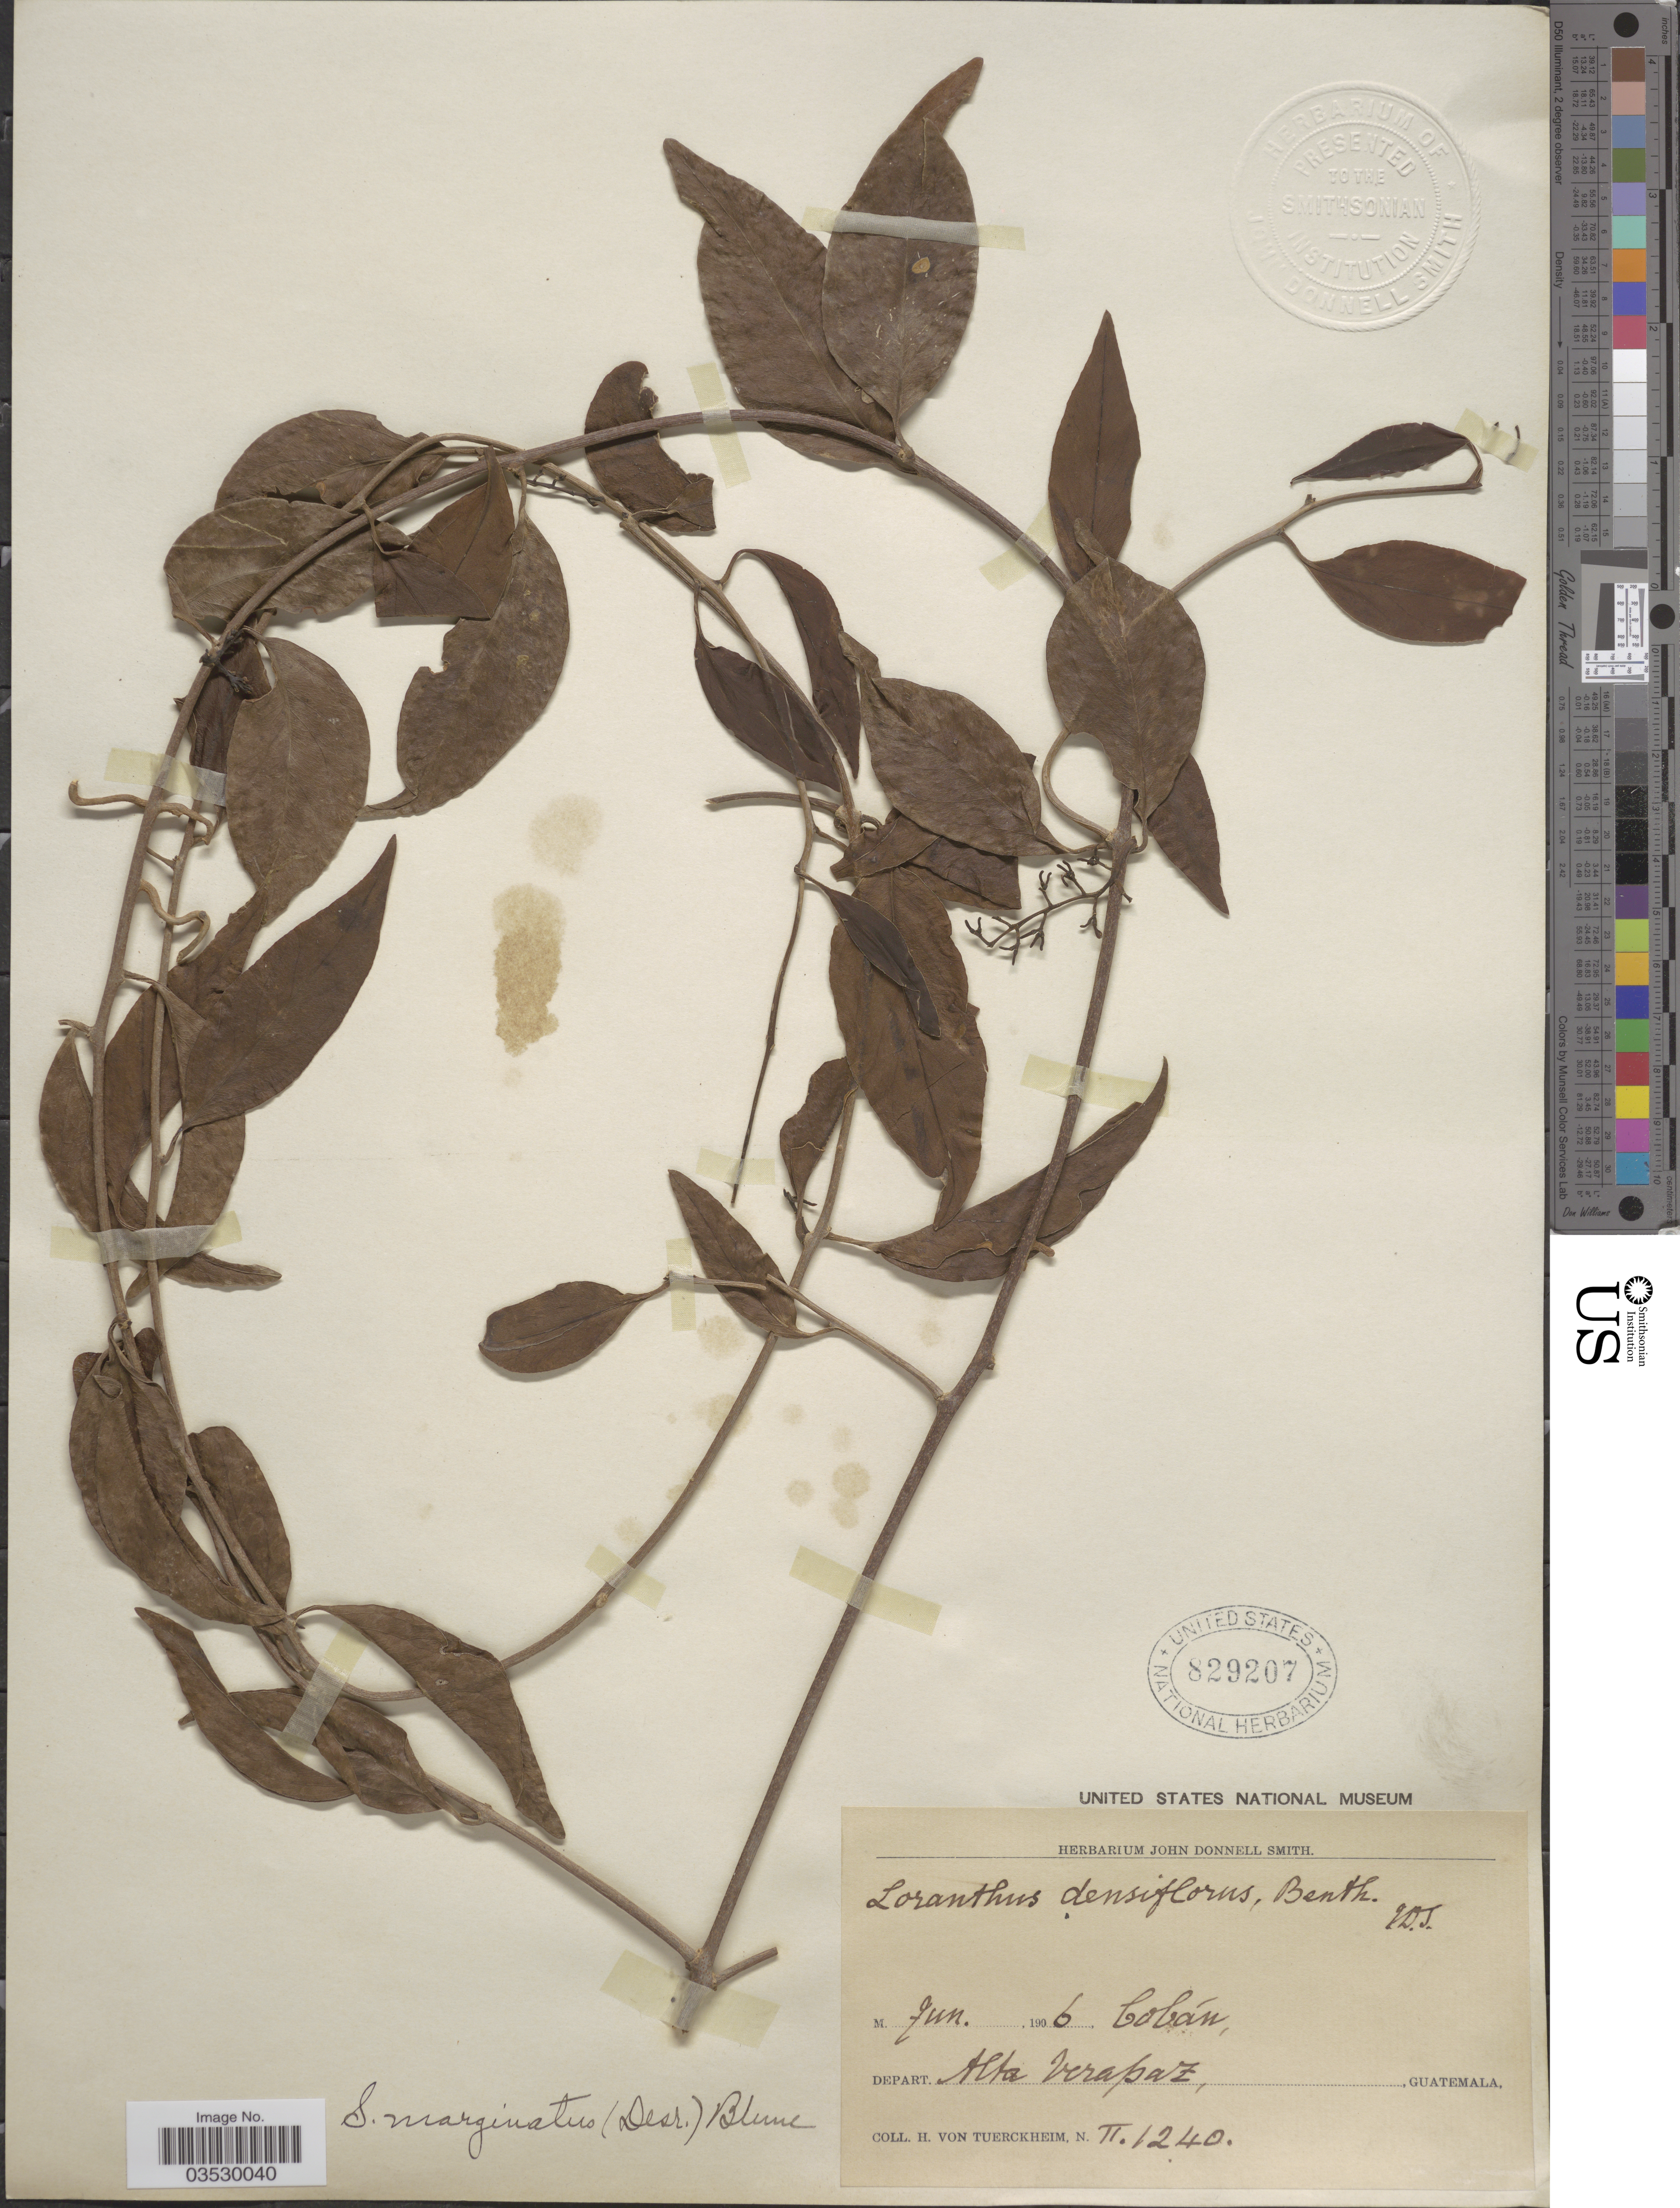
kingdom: Plantae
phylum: Tracheophyta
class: Magnoliopsida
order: Santalales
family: Loranthaceae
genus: Struthanthus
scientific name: Struthanthus marginatus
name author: (Desr.) Blume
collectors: H. von Tuerckheim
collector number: II1240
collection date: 1906-06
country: Guatemala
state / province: Alta Verapaz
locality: Depart. Alta Verapaz. Cobán.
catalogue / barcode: US 829207